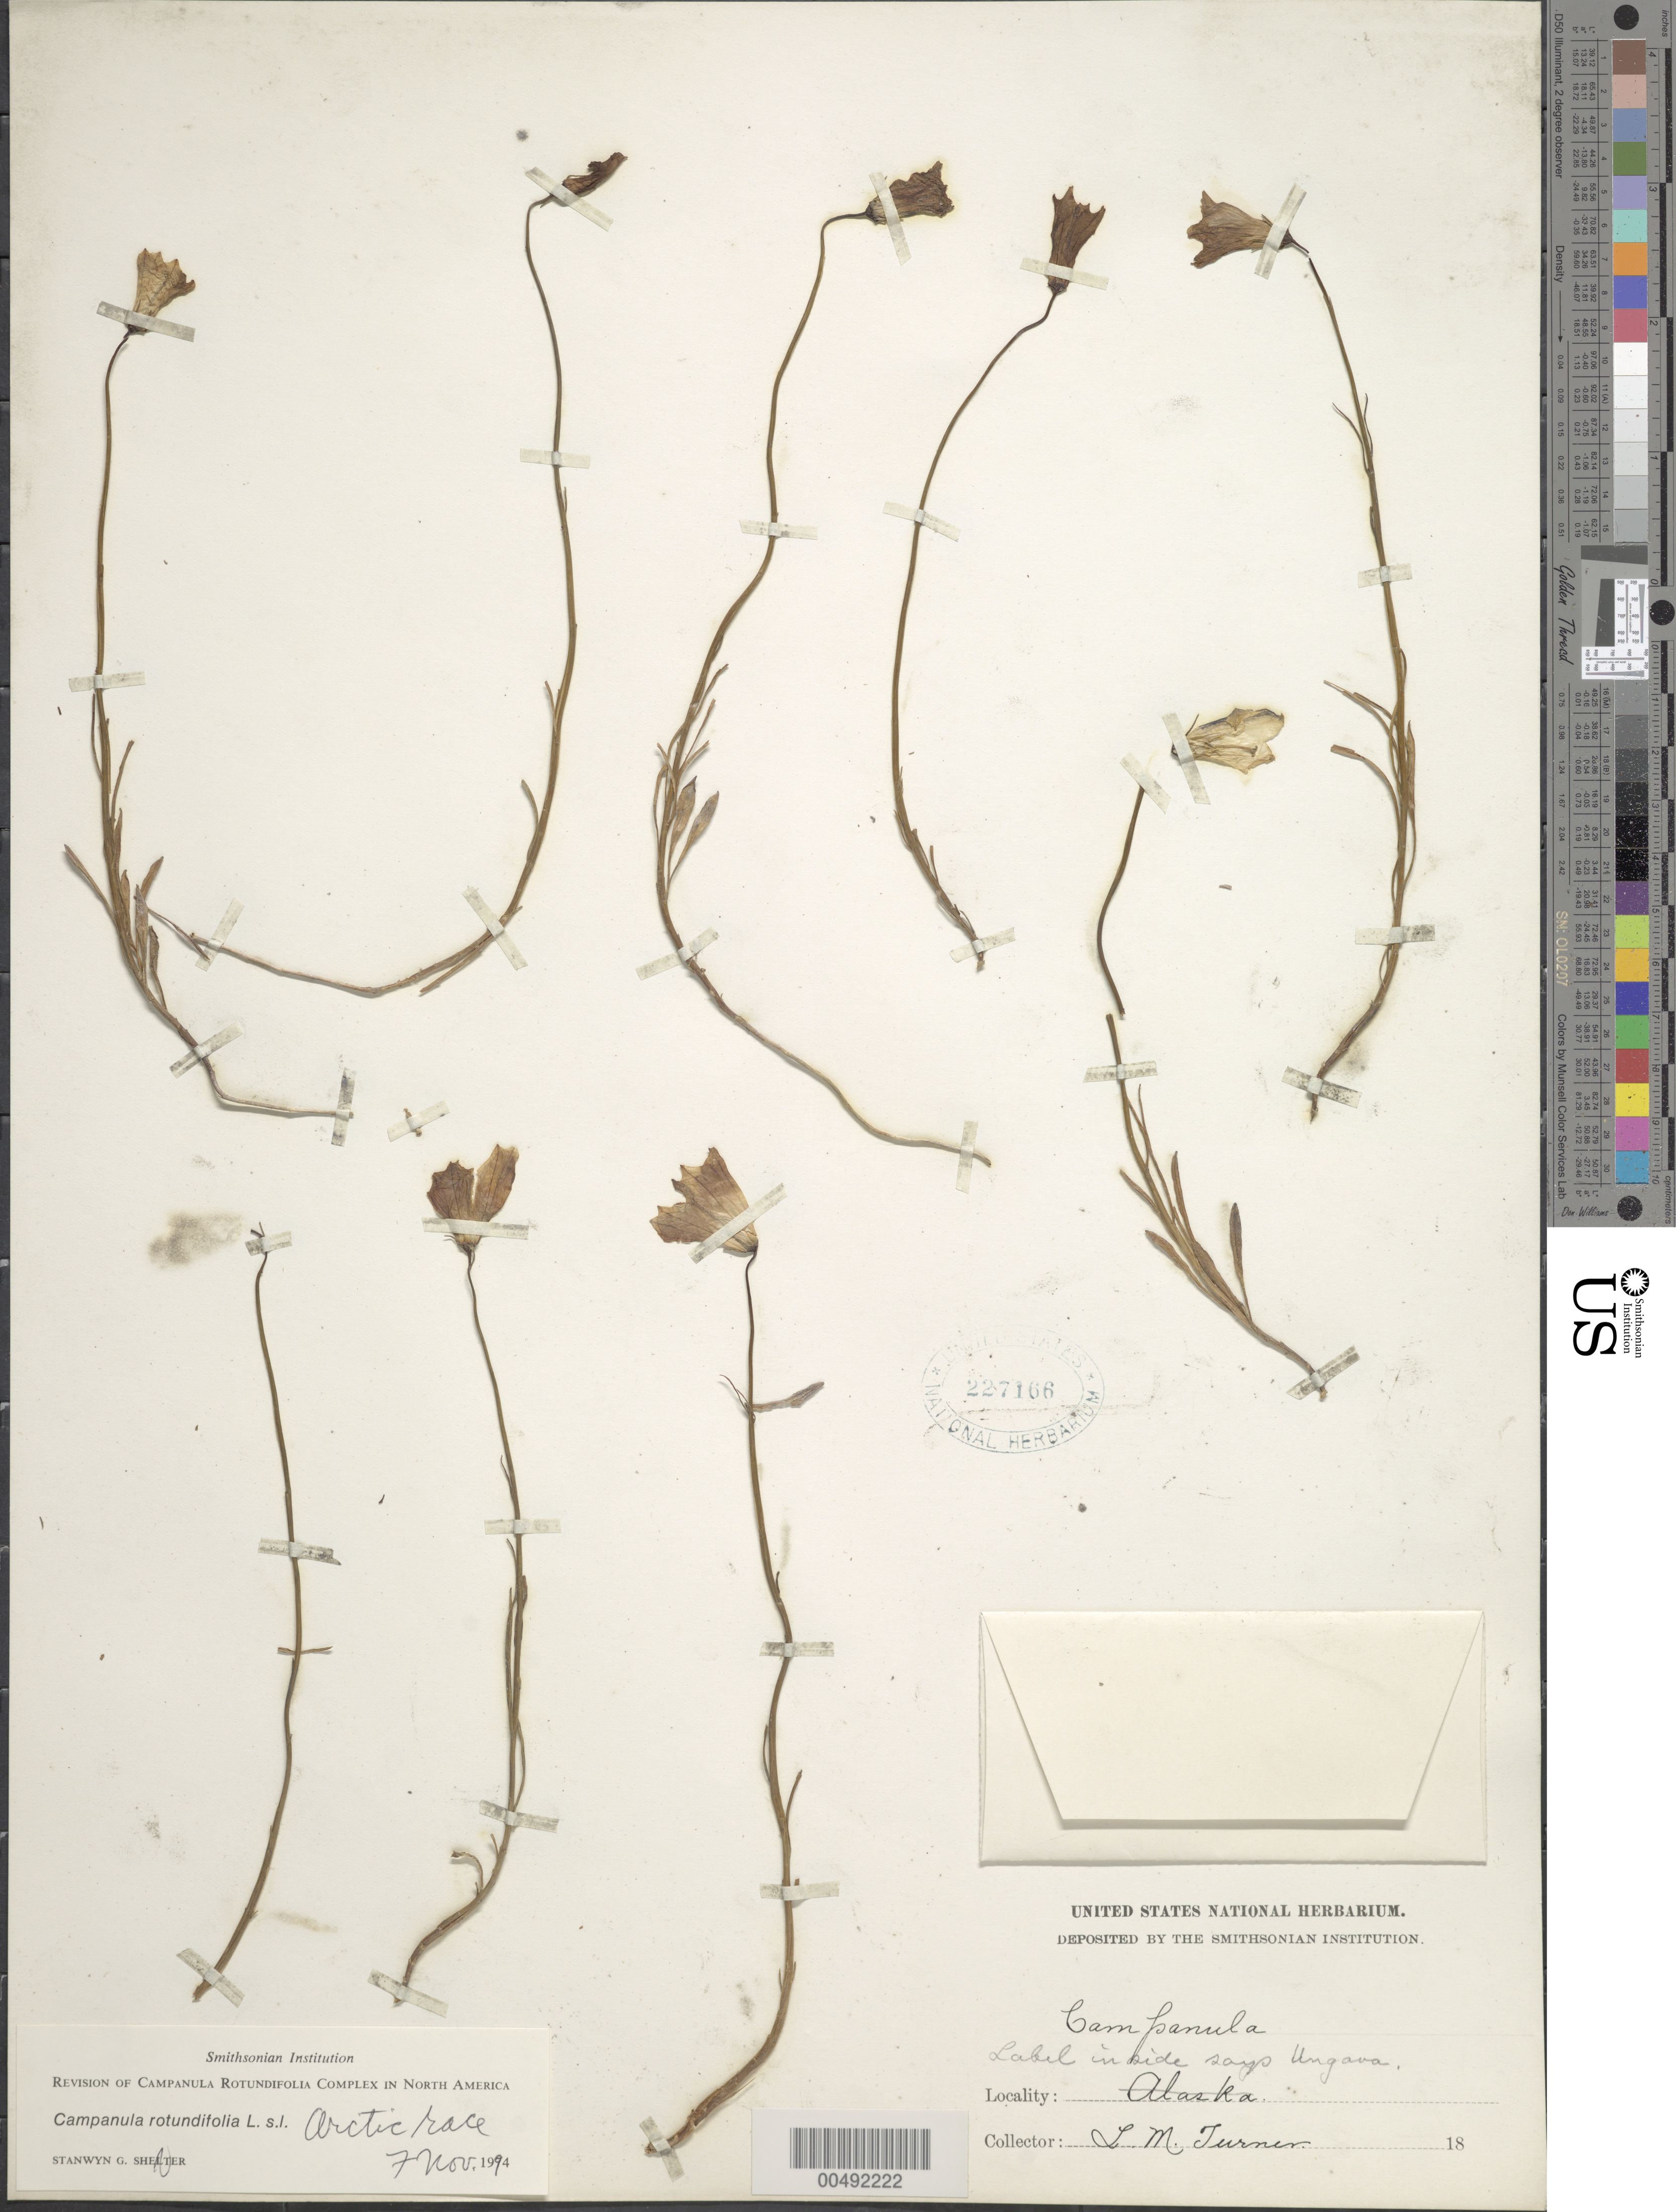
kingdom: Plantae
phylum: Tracheophyta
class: Magnoliopsida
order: Asterales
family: Campanulaceae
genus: Campanula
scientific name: Campanula rotundifolia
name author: L.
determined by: Shetler, Stanwyn G., (US), NMNH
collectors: L. M. Turner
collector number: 4825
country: Canada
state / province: Newfoundland and Labrador / Quebec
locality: Ungava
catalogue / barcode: US 227166